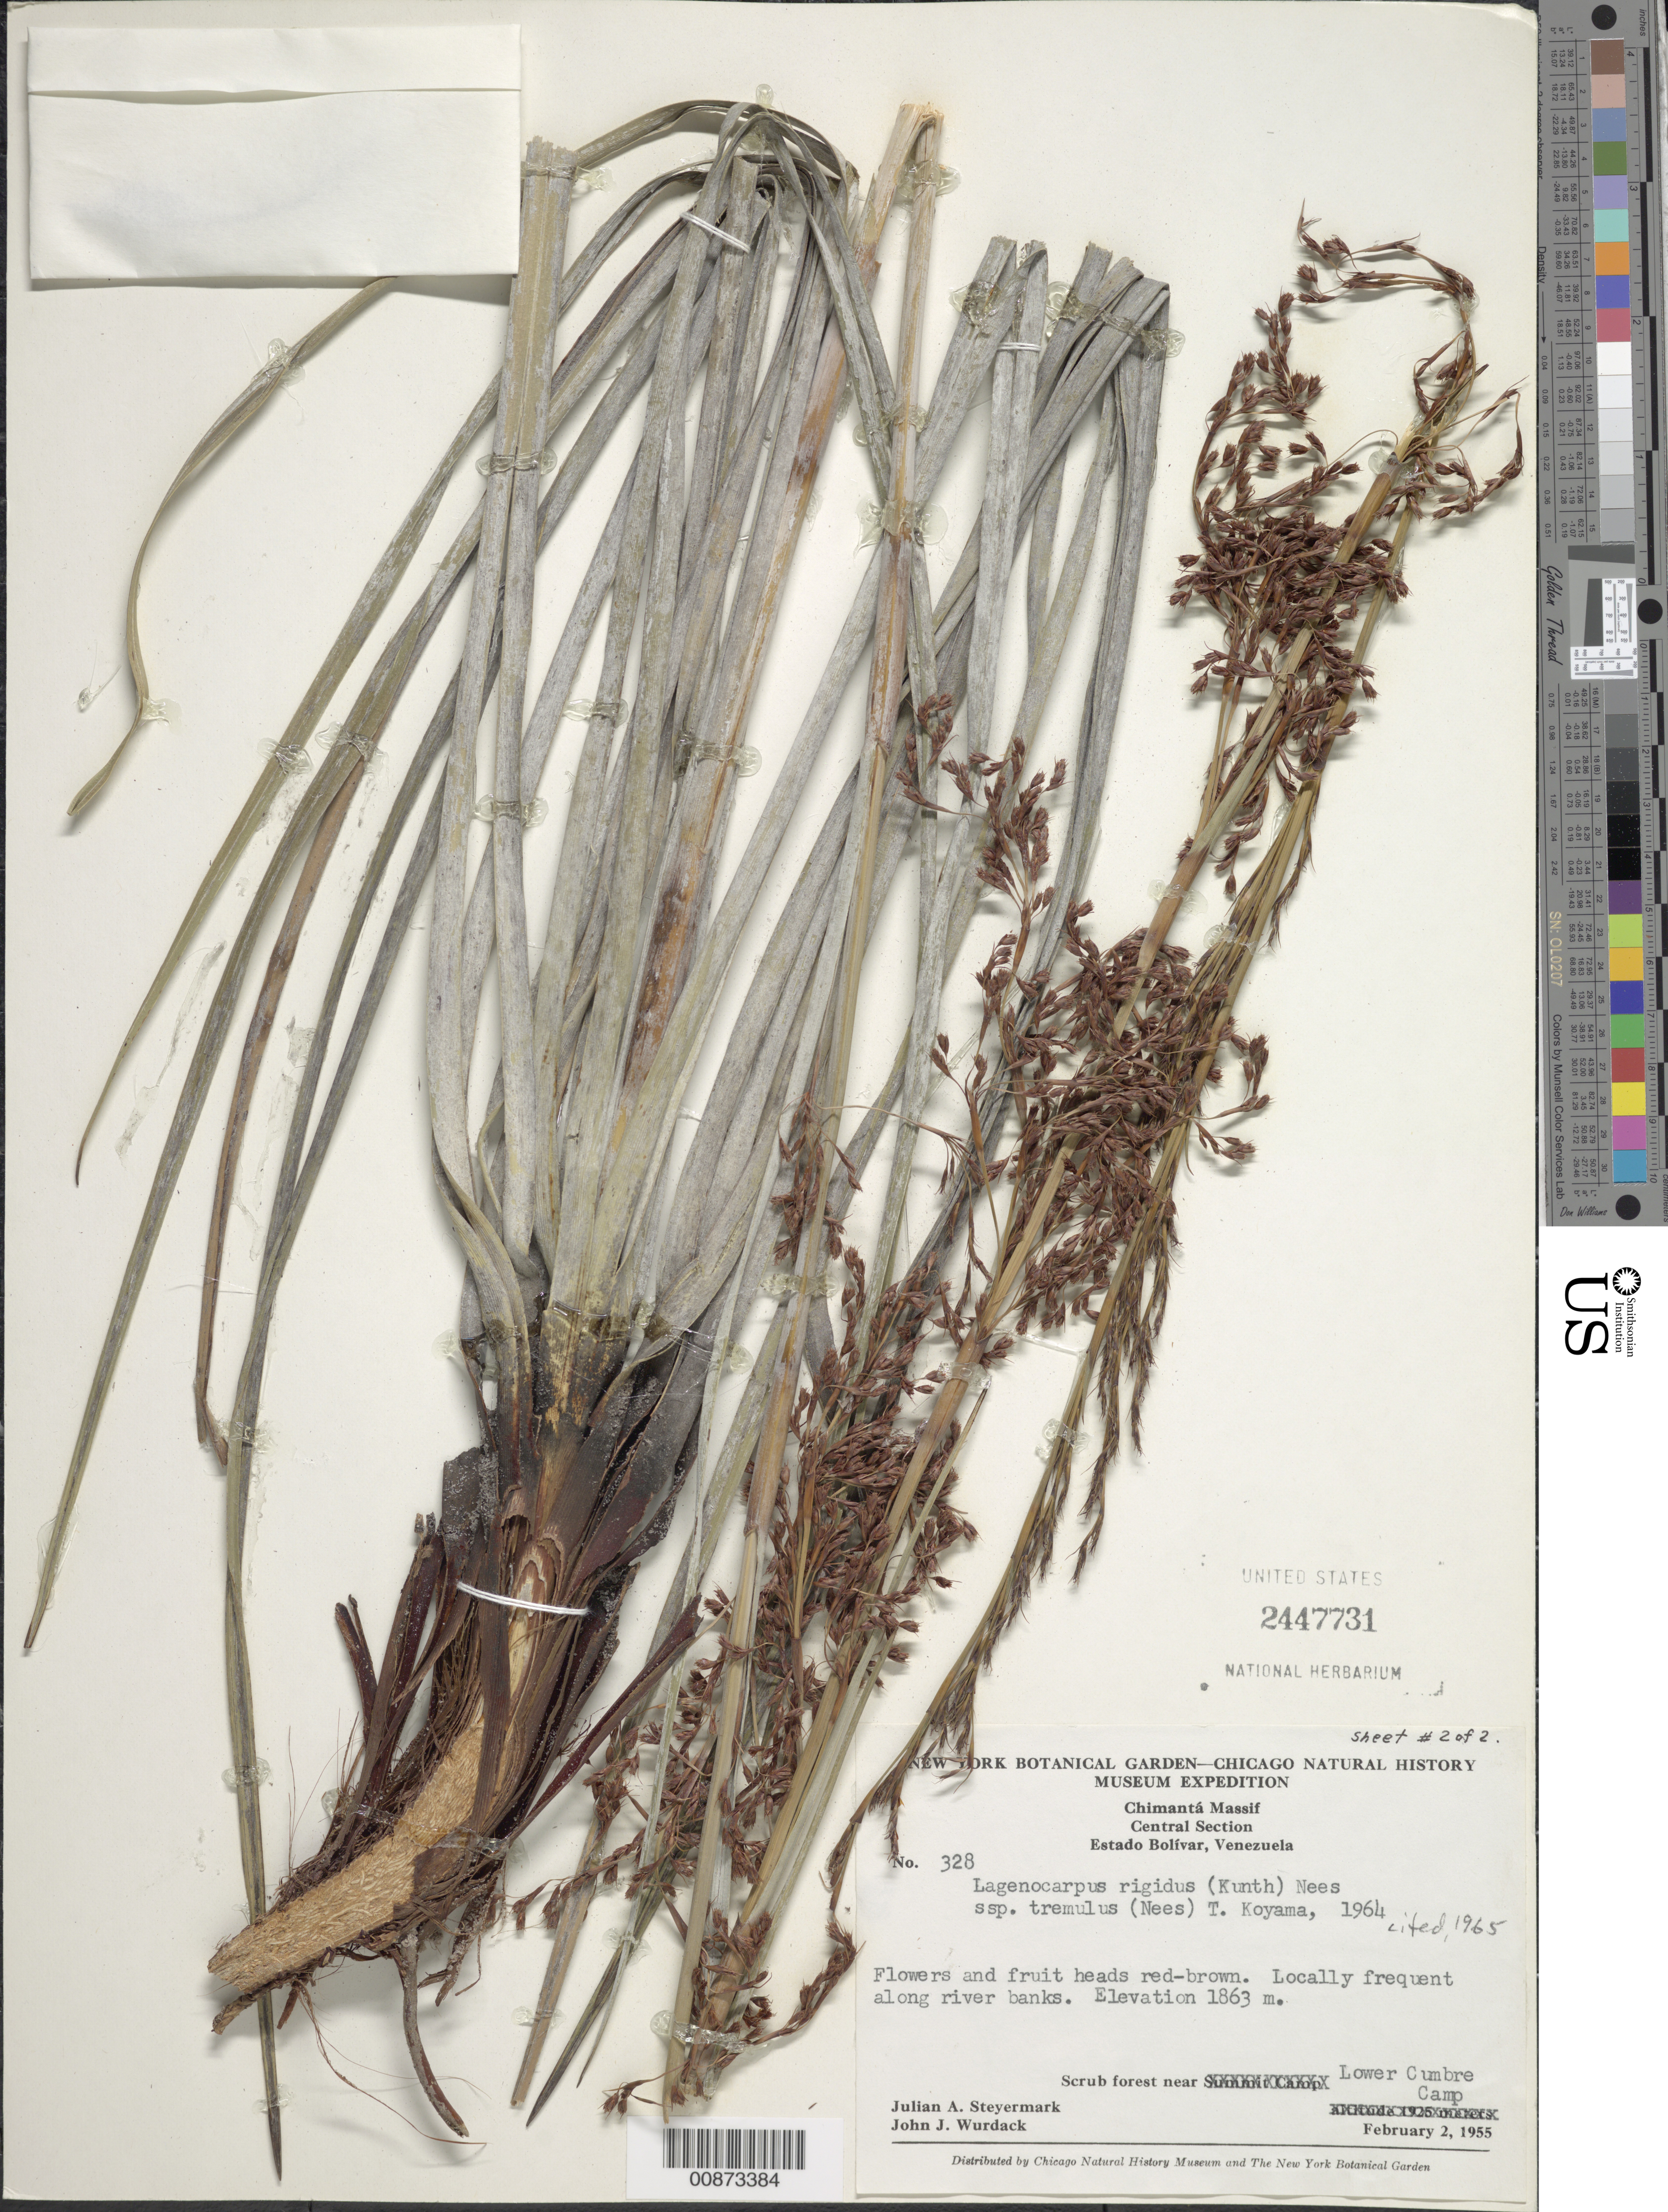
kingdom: Plantae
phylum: Tracheophyta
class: Liliopsida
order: Poales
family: Cyperaceae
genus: Lagenocarpus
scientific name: Lagenocarpus rigidus subsp. tremulus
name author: (Nees) T. Koyama & Maguire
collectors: J. Steyermark & J. J. Wurdack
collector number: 328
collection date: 1955-02-02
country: Venezuela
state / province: Bolivar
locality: Chimanta Massif, Central Station, along river banks, scrub forest Lower Cumbre Camp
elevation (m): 1863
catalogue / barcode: US 2447733